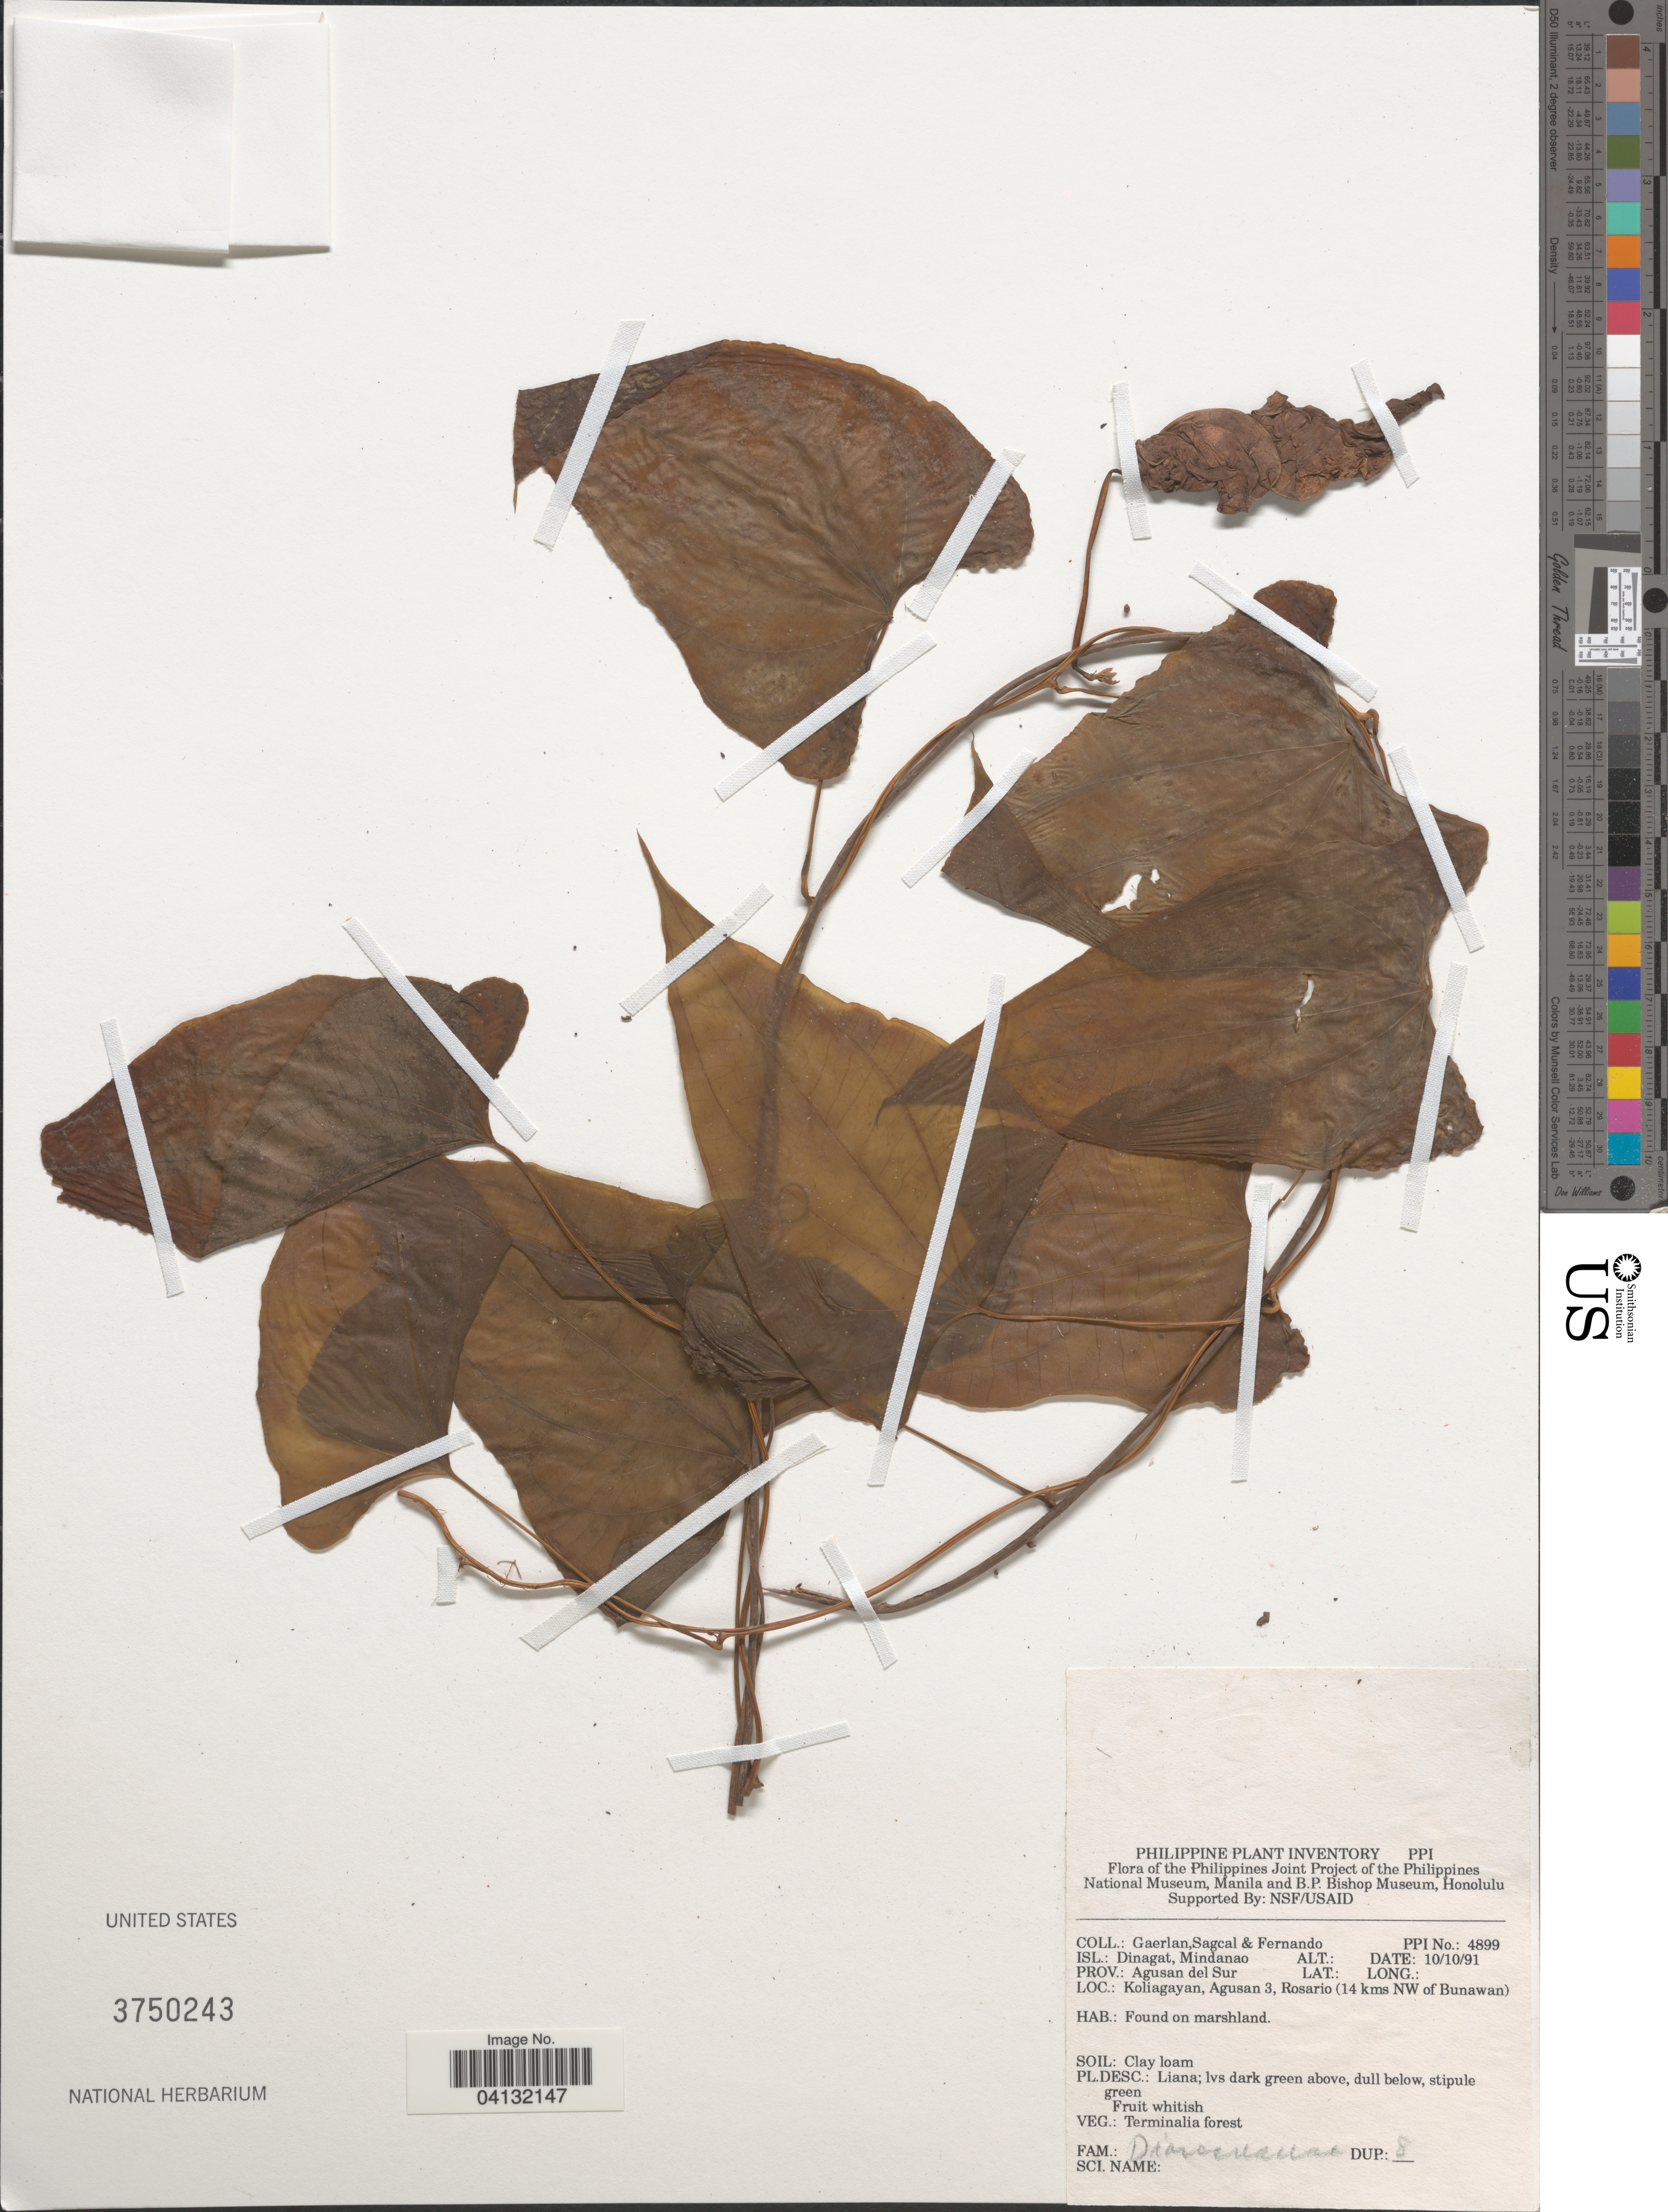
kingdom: Plantae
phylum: Tracheophyta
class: Liliopsida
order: Dioscoreales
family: Dioscoreaceae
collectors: Gaerlan, E. Sagcal & -- Fernando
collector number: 4899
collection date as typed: Transcribed d/m/y: 10/10/91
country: Philippines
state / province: Caraga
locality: Isl.: Dinagat, Mindanao. Prov.: Agusan del Sur. Koliagayan, Agusan 3, Rosario (14 kms NW of Bunawan).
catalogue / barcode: US 3750243